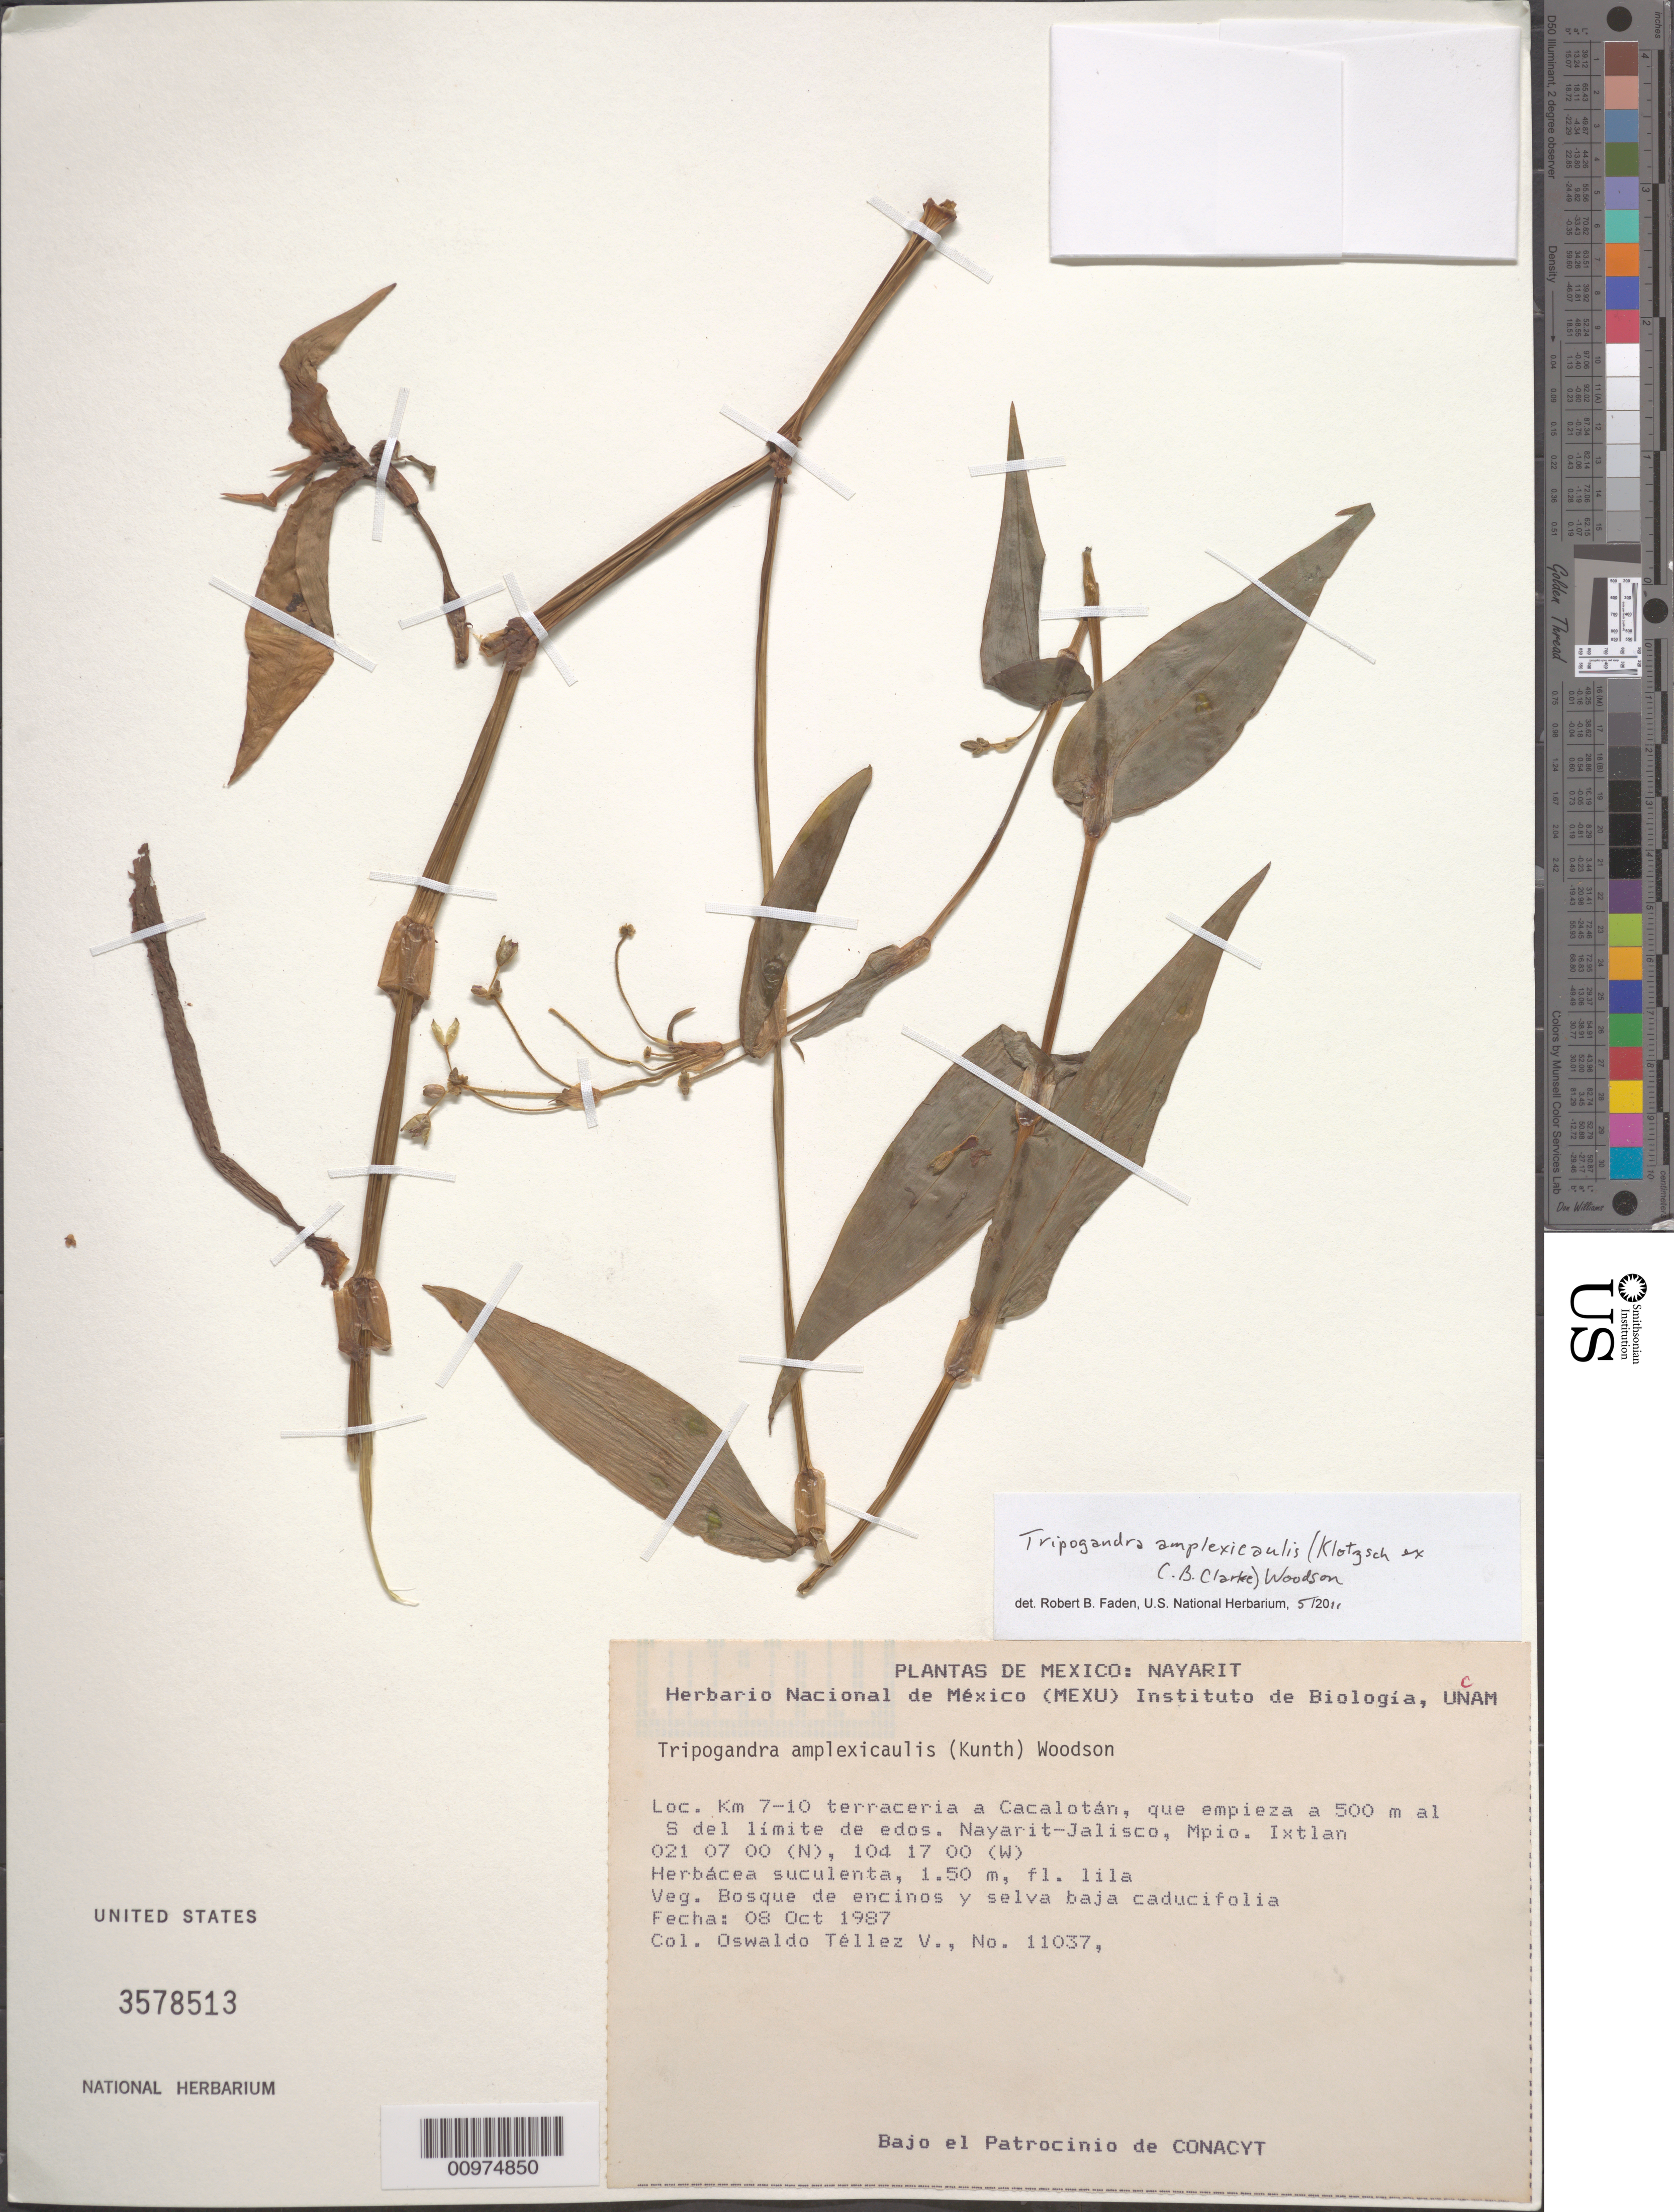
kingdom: Plantae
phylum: Tracheophyta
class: Liliopsida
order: Commelinales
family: Commelinaceae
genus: Tripogandra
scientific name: Tripogandra amplexicaulis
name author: (Klotzsch ex C.B. Clarke) Woodson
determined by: Faden, Robert B., (US), Smithsonian Institution - National Museum of Natural History (UNITED STATES)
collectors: O. Téllez V.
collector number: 11037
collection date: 1987-10-08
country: Mexico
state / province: Nayarit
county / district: Ixtlan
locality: Loc. Km 7-10 terraceria a Cacalotan, que empieza a 500 m al S del limite de edos. Nayarit-Jalisco, Mpio. Ixtlan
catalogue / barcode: US 3578513